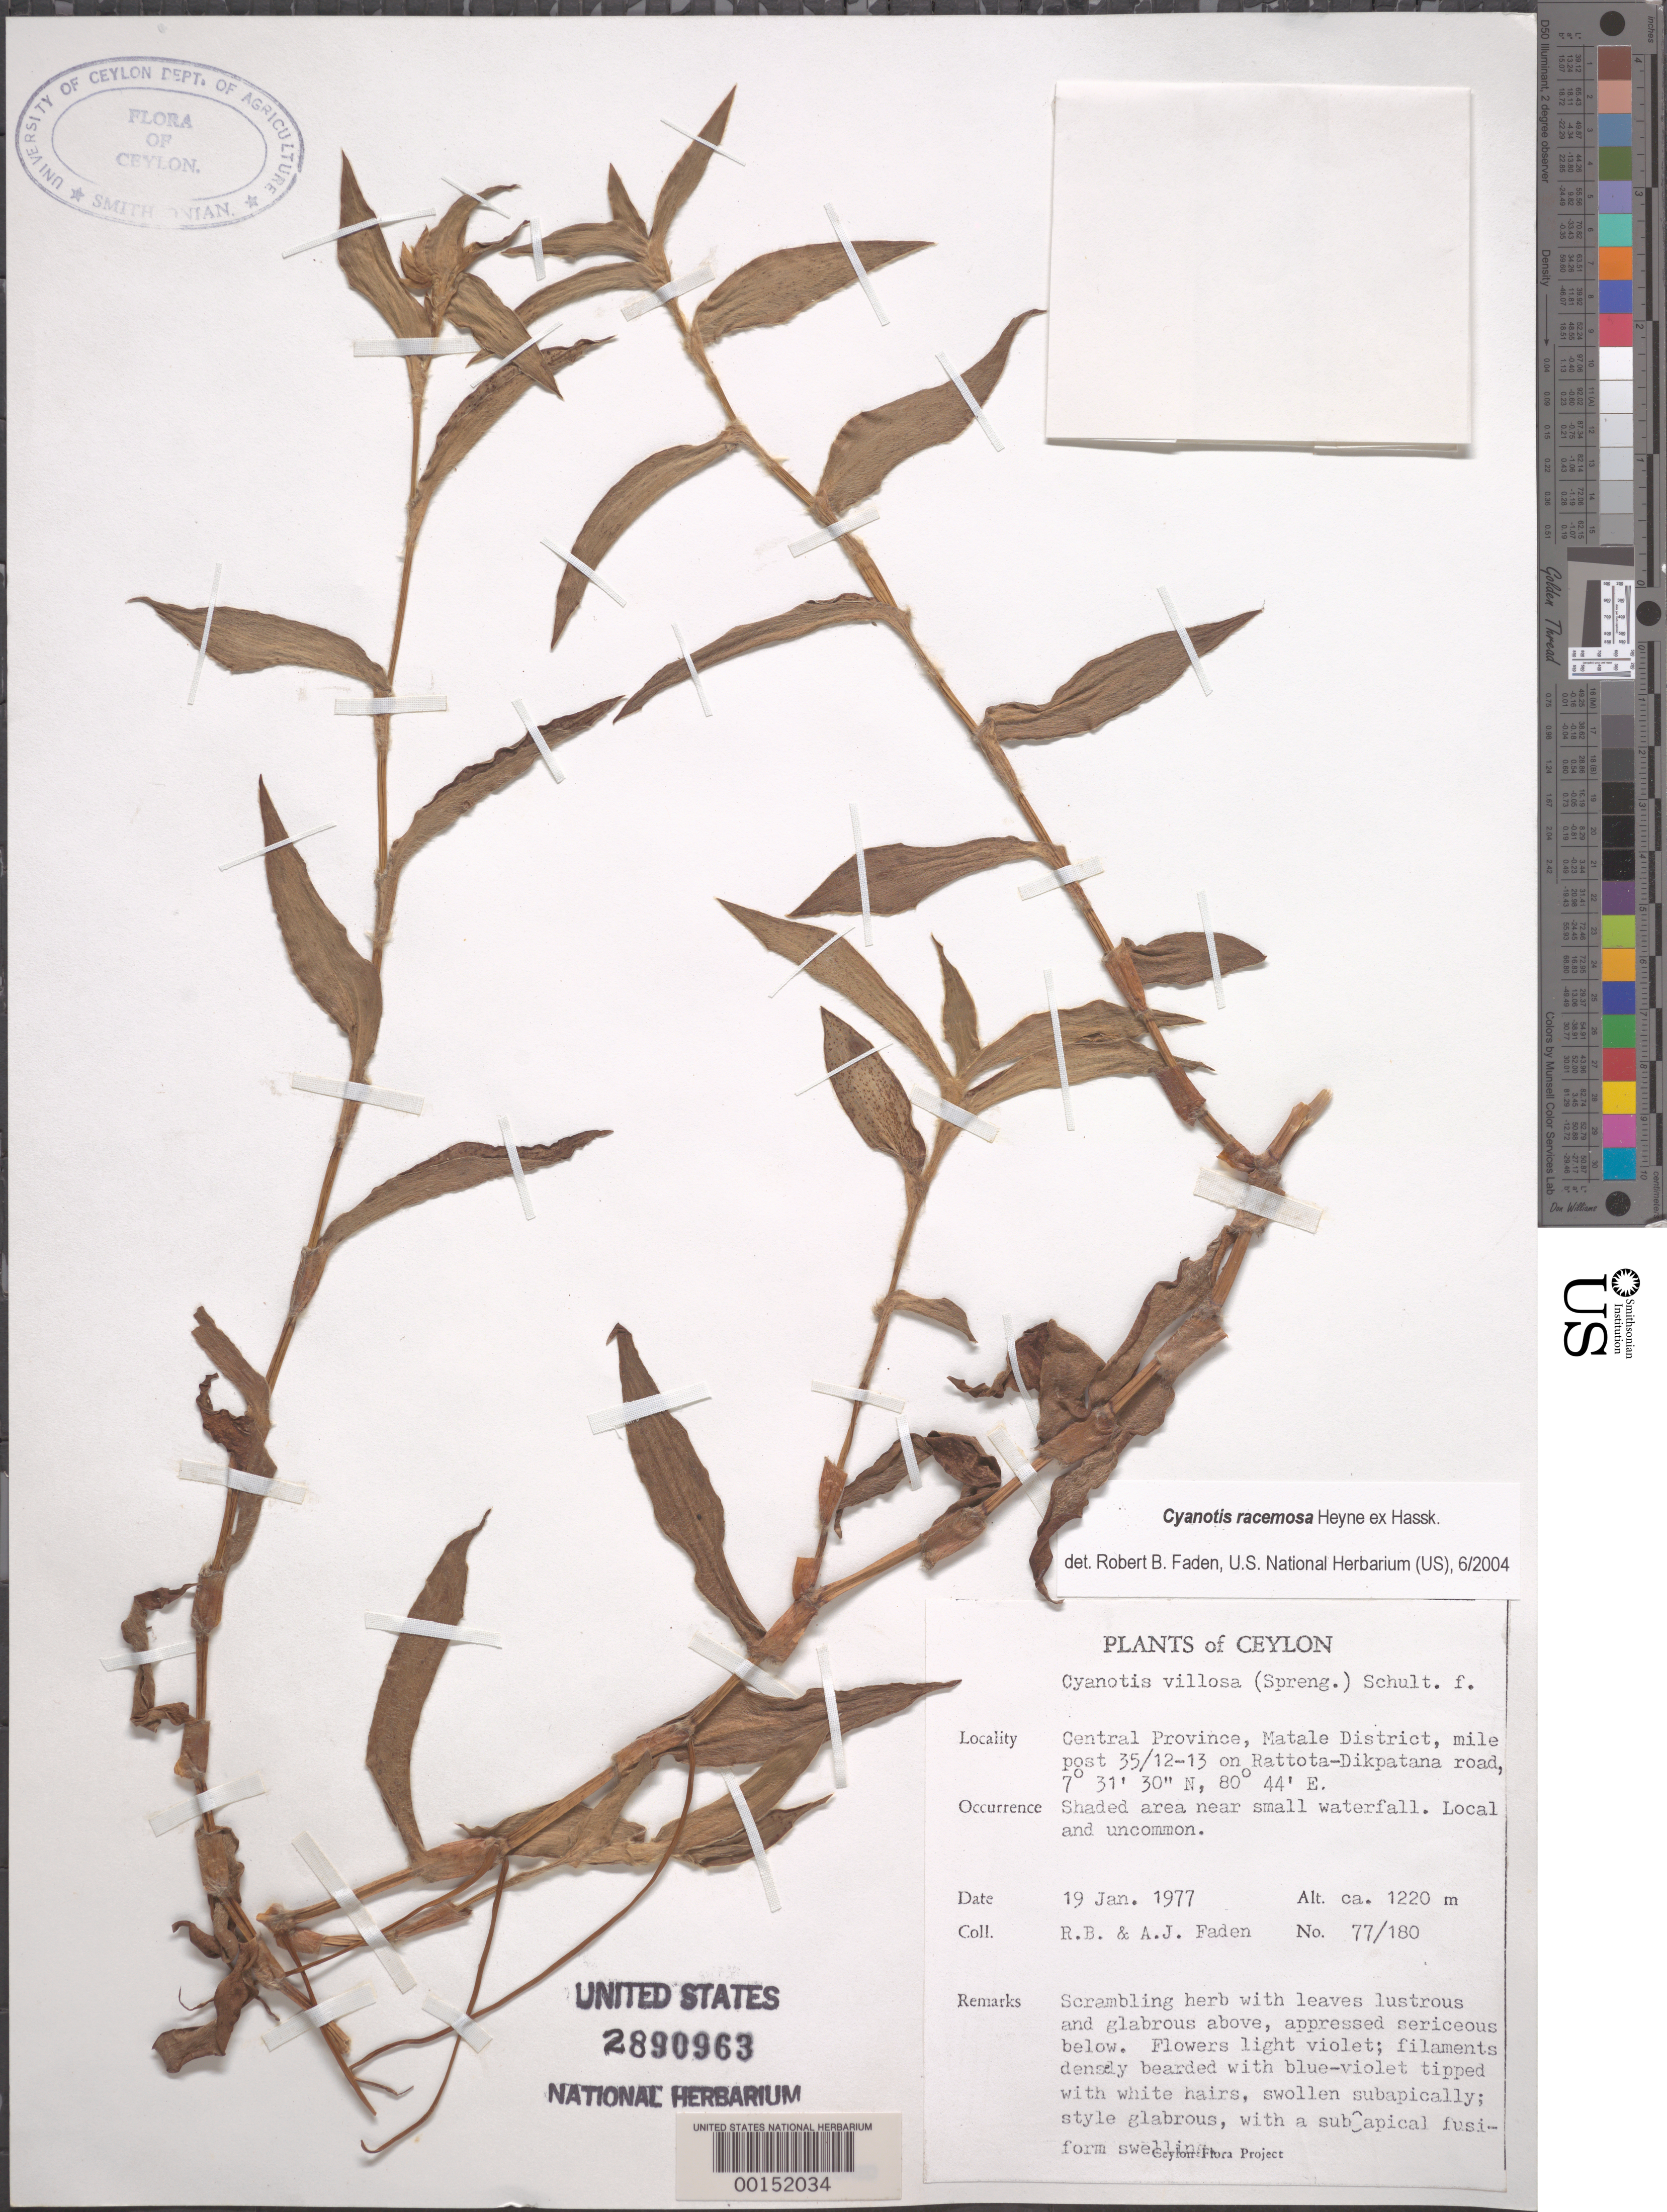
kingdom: Plantae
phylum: Tracheophyta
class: Liliopsida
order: Commelinales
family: Commelinaceae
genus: Cyanotis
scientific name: Cyanotis racemosa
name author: B. Heyne ex Hassk.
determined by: Faden, Robert B., (US), Smithsonian Institution - National Museum of Natural History (UNITED STATES)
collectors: R. B. Faden & A. J. Faden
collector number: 77/180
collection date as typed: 19 Jan 1977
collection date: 1977-01-19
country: Sri Lanka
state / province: Central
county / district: Matale Dist.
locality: Rattota-dikpatana road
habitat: Shaded area near small waterfall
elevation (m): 1220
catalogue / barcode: US 2890963